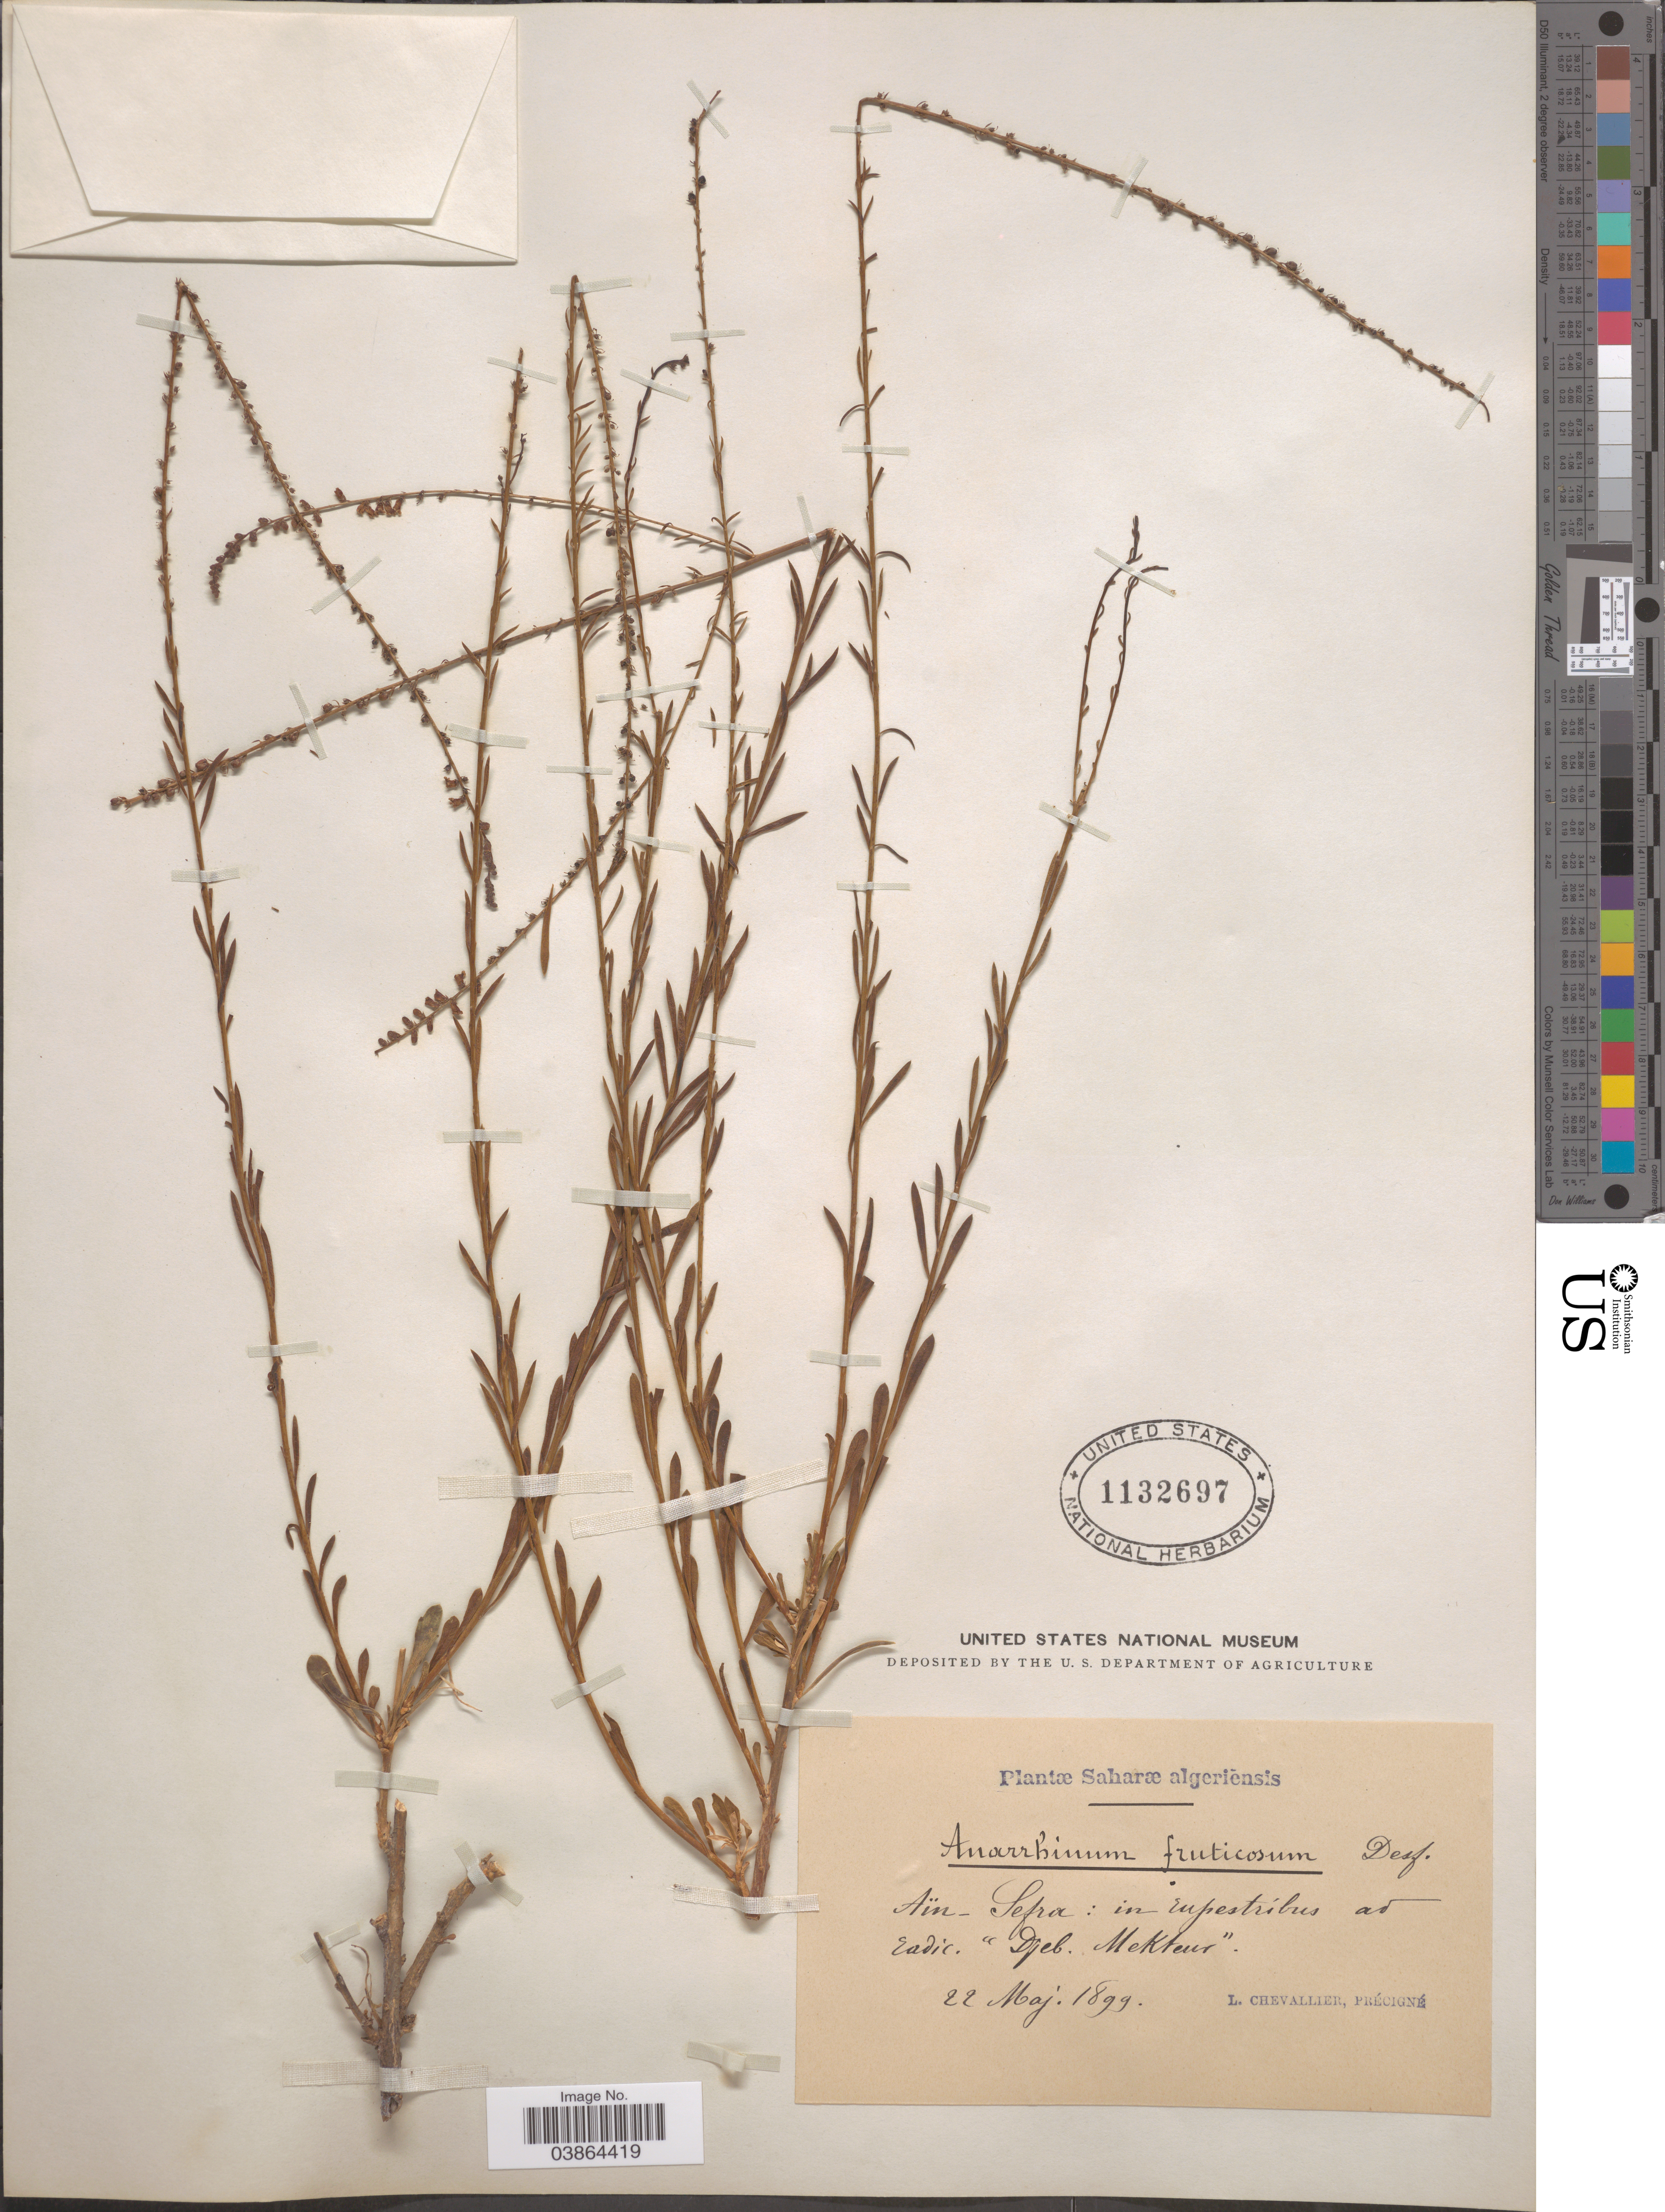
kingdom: Plantae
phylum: Tracheophyta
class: Magnoliopsida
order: Lamiales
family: Plantaginaceae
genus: Anarrhinum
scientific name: Anarrhinum fruticosum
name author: Desf.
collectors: L. Chevallier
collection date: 1899-05-22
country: Algeria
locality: Aïn - Sefra: in Eupestribus ad Eadic. "Djeb. MeKleur".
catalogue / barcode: US 1132697